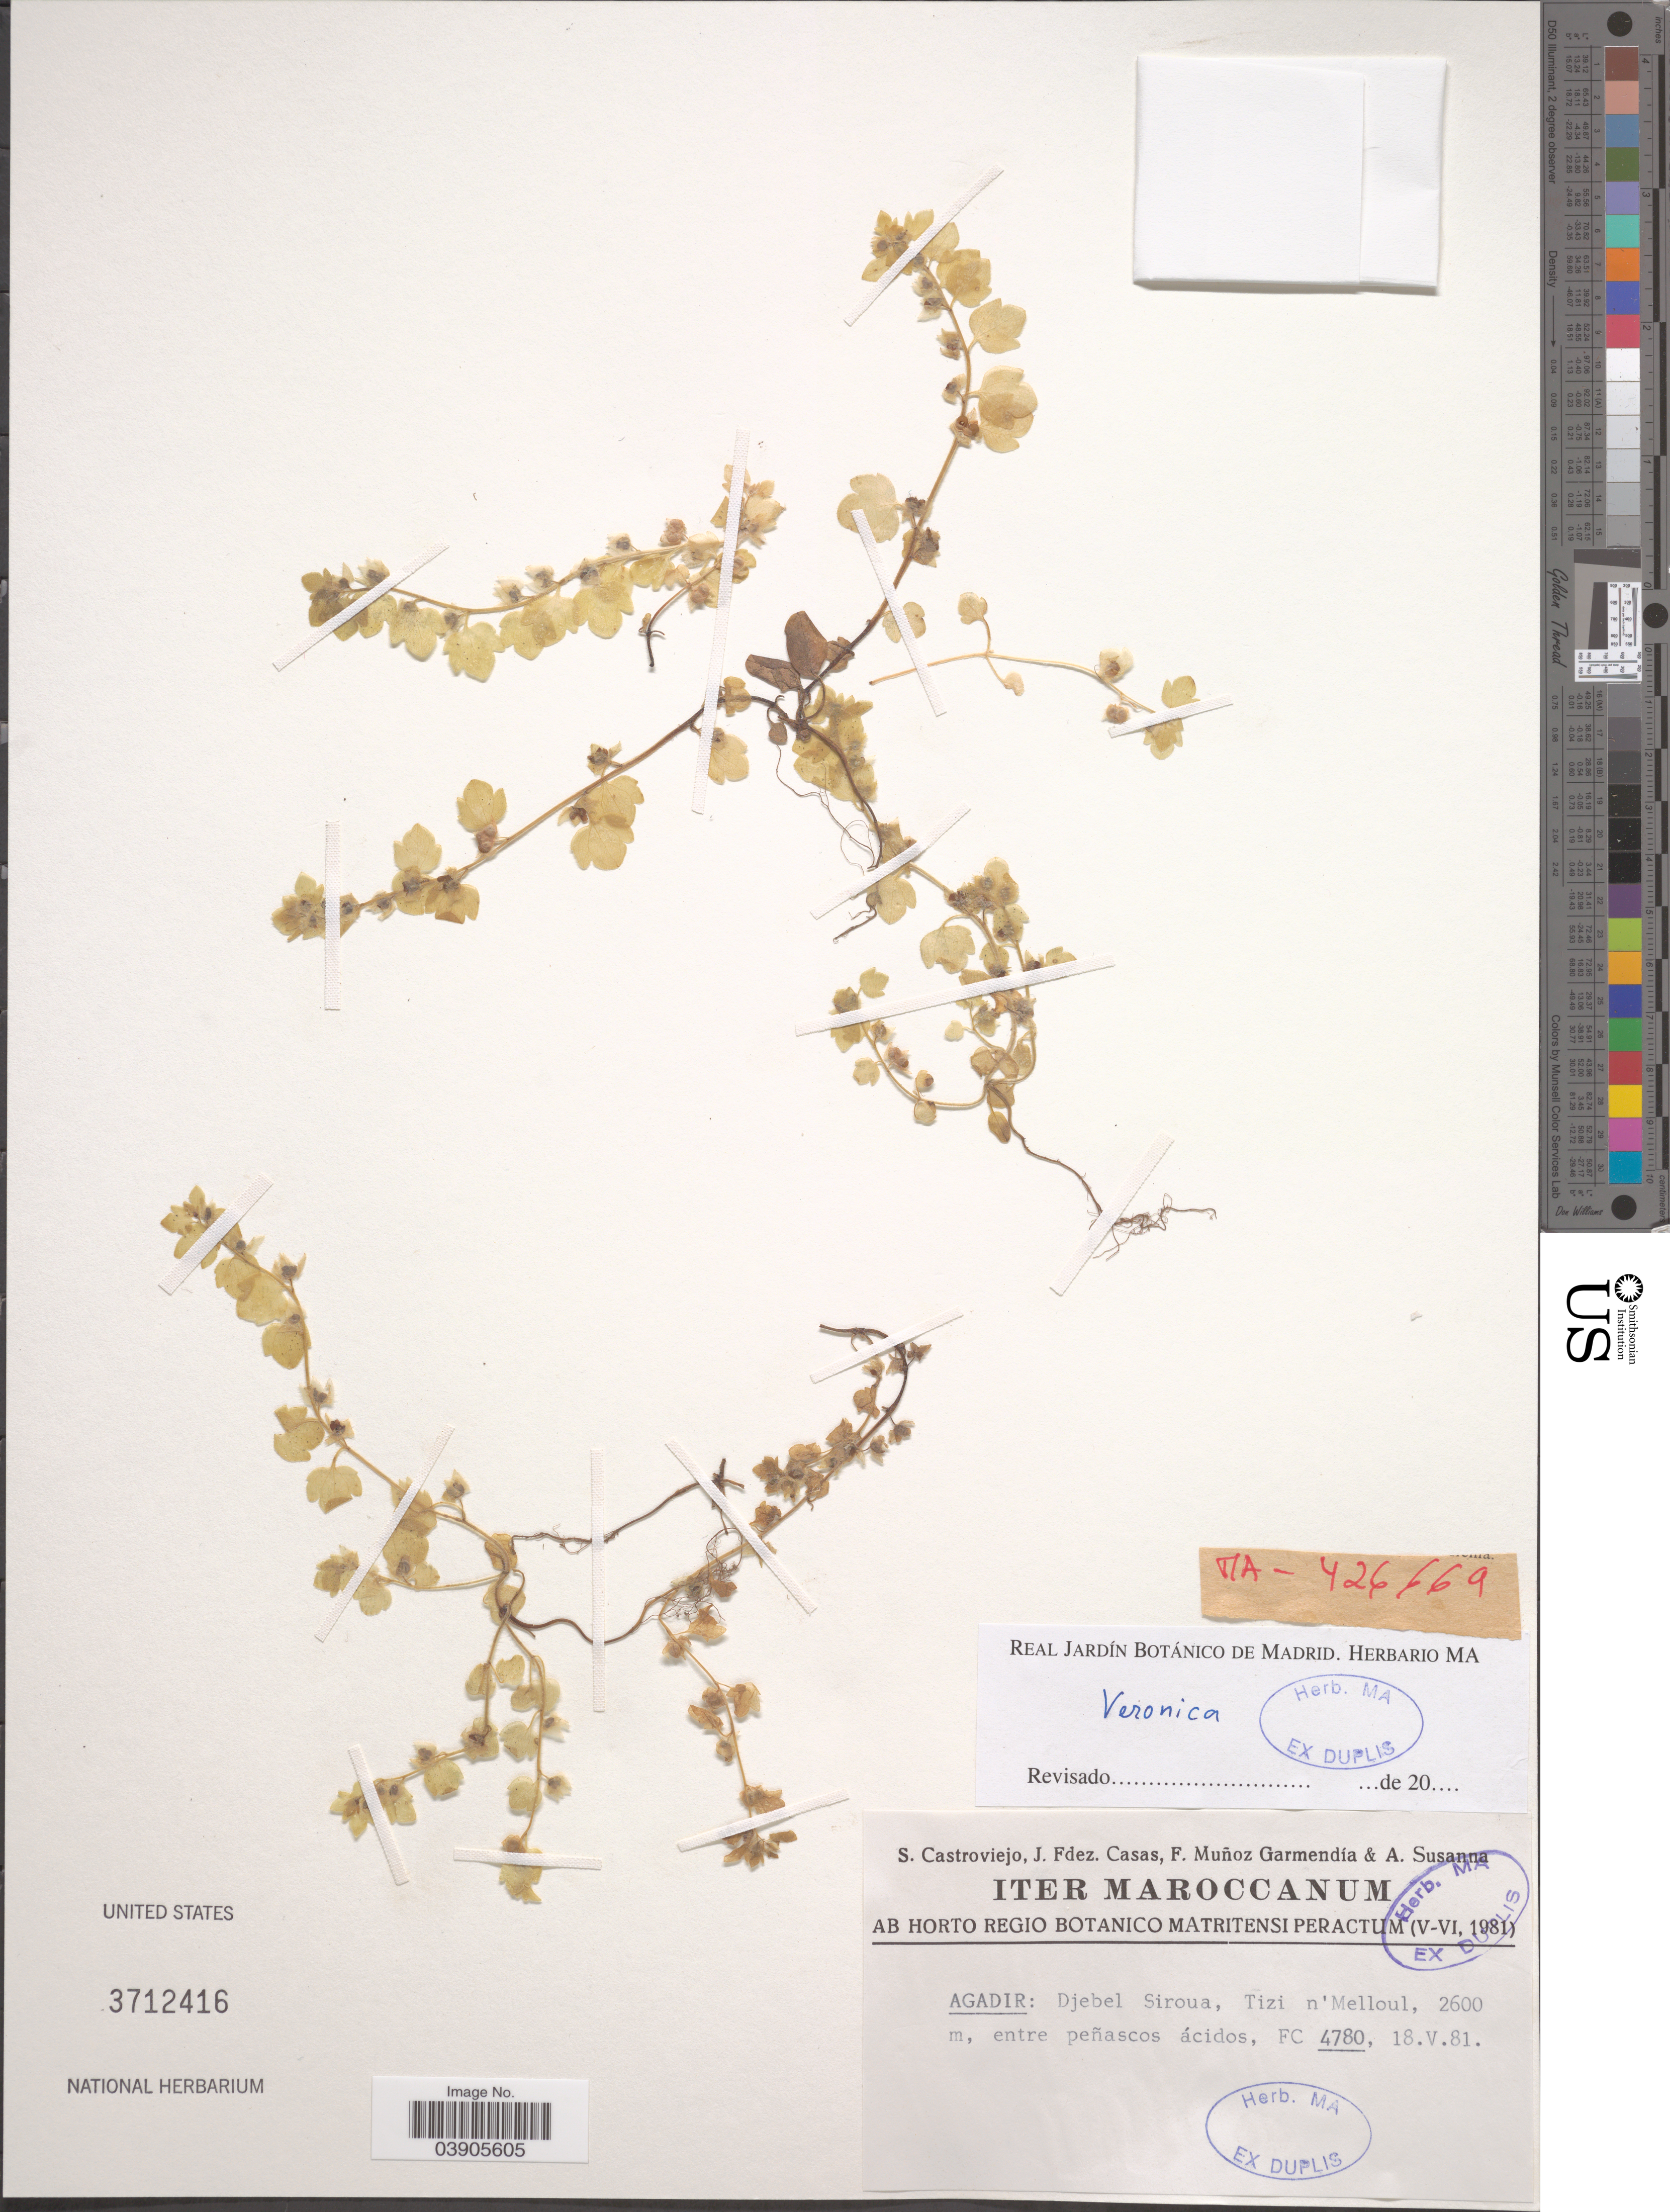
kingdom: Plantae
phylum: Tracheophyta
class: Magnoliopsida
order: Lamiales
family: Plantaginaceae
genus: Veronica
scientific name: Veronica sibthorpoides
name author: Debeaux ex Degen & Herv.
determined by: Albach, Dirk C.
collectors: S. Castroviejo, J. Casas, F. Muñoz Garmendia & A. Sussana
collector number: FC4780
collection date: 1981-05-18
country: Morocco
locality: Iter Maroccanum. Agadir: Djebel Siroua, Tizi n' Melloul.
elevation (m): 2600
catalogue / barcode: US 3712416